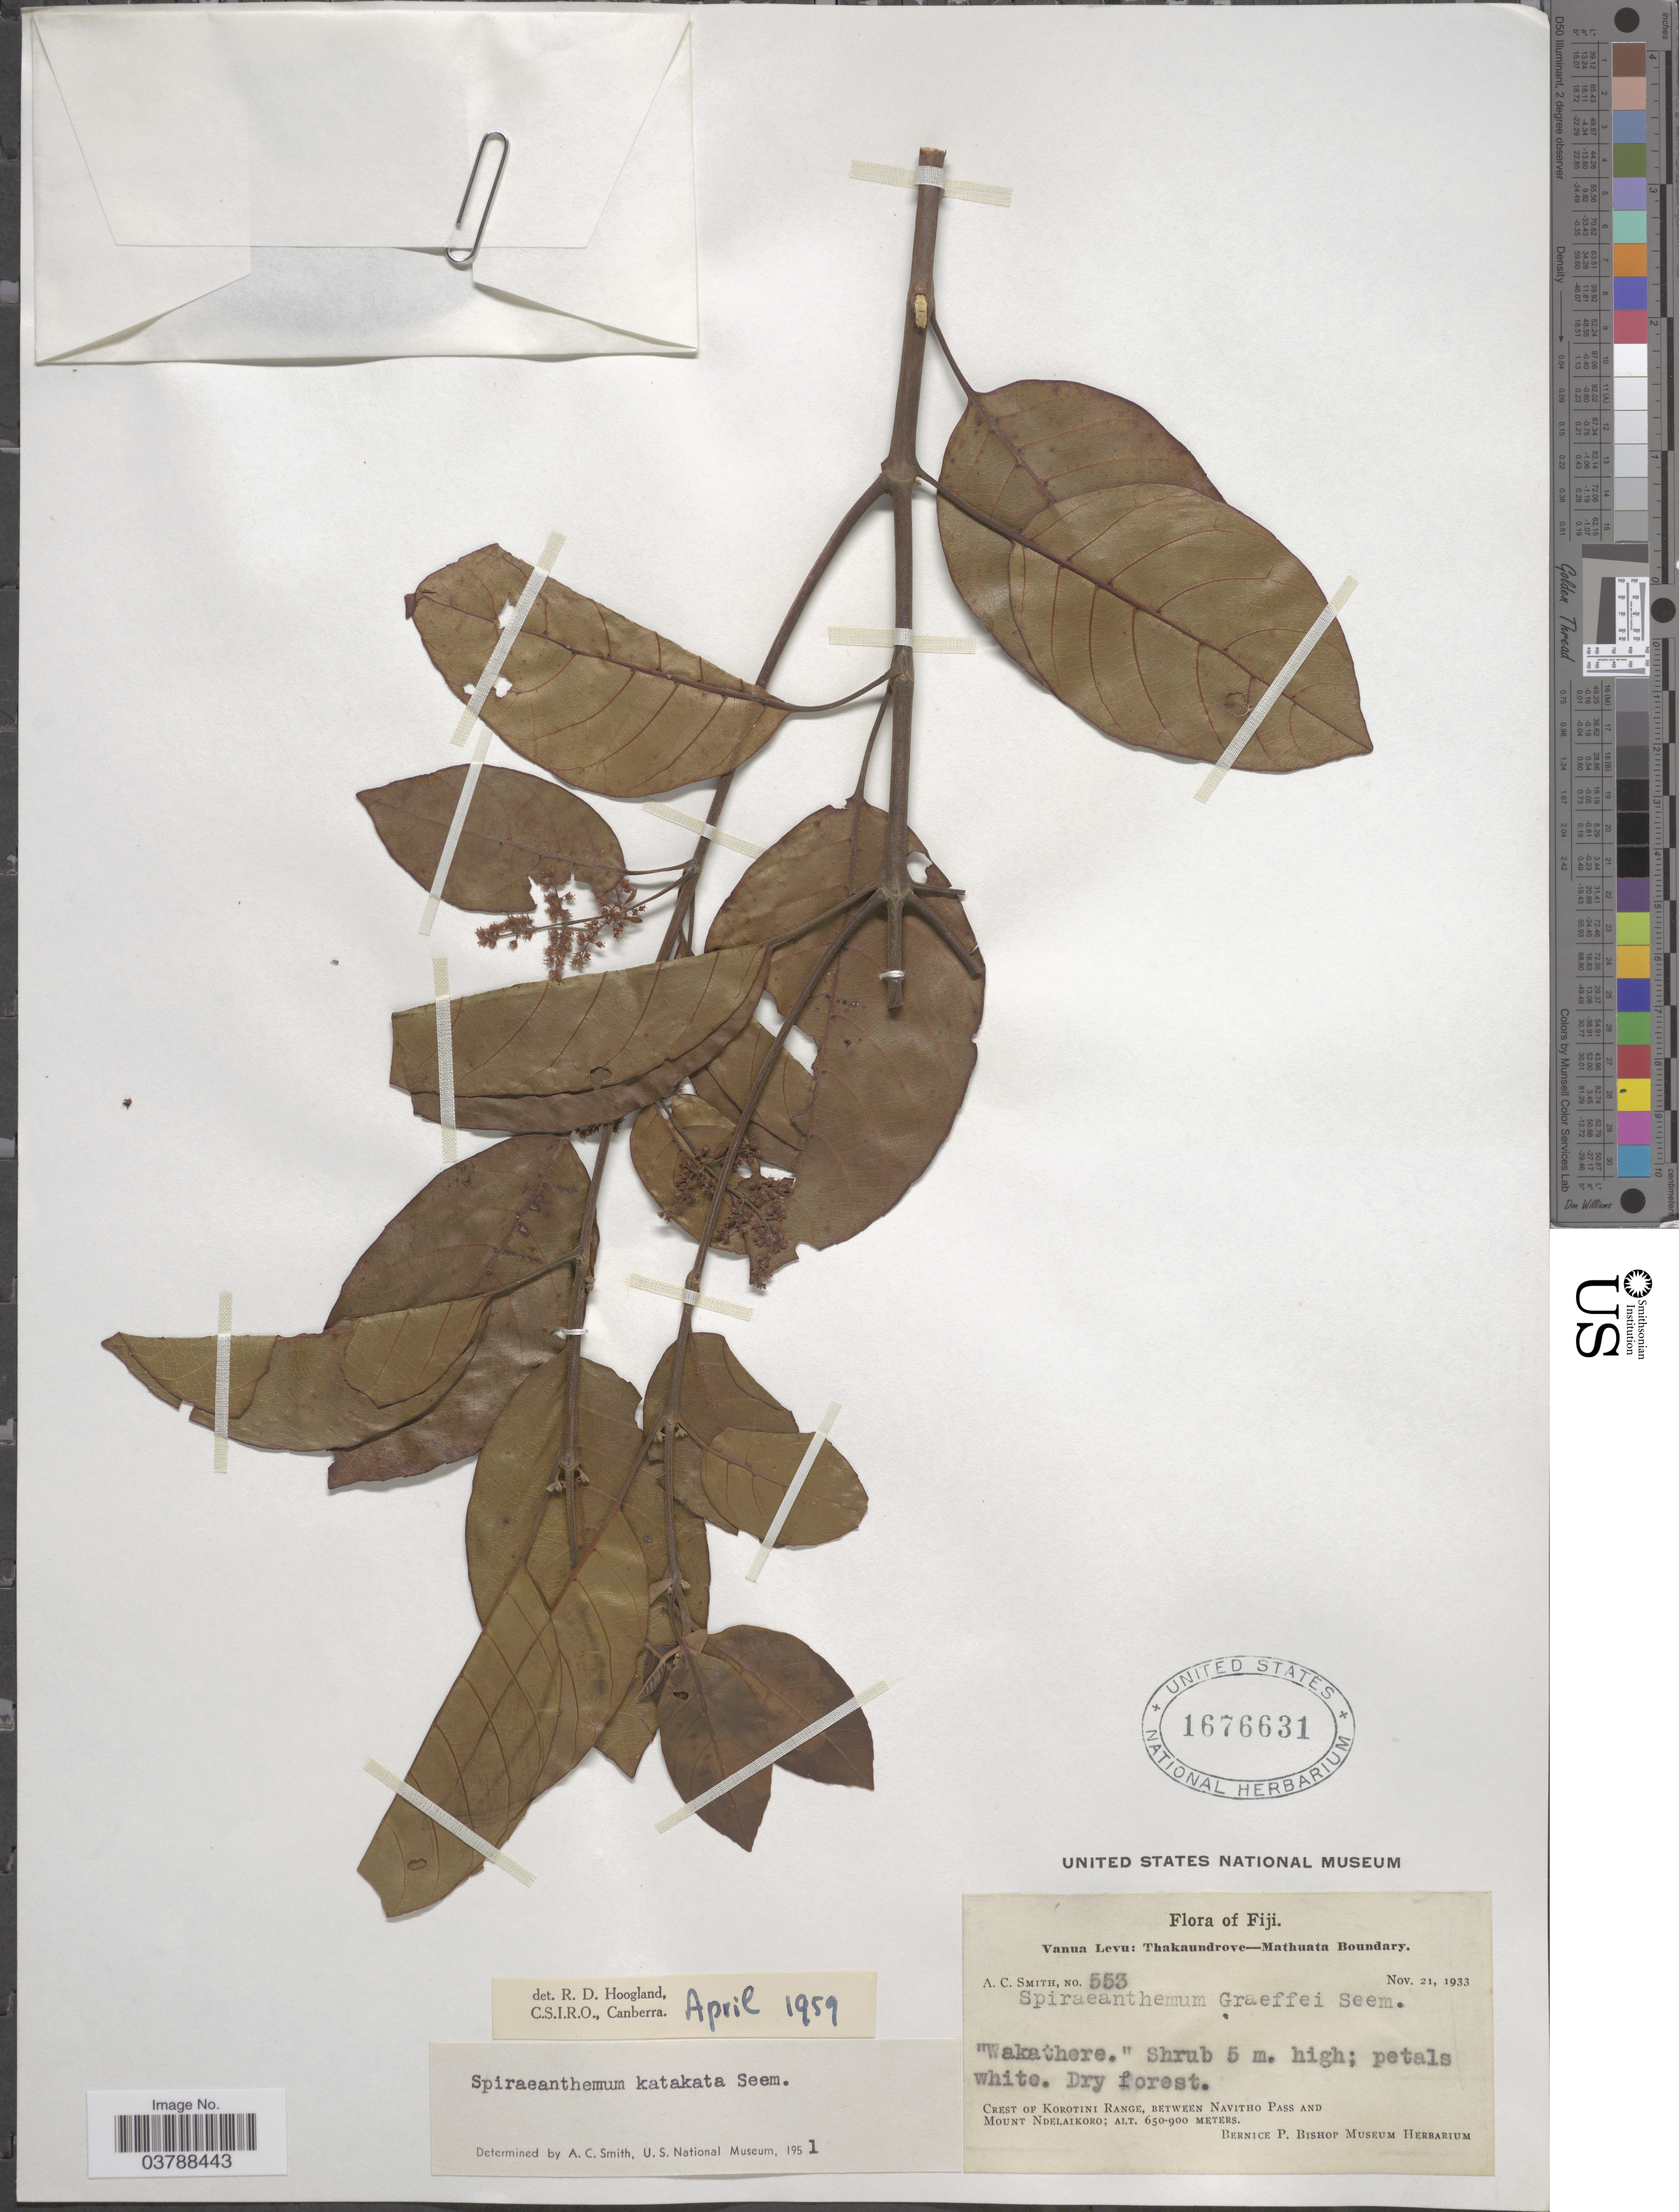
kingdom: Plantae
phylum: Tracheophyta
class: Magnoliopsida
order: Oxalidales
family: Cunoniaceae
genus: Spiraeanthemum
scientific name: Spiraeanthemum katakata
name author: Seem.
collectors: A. C. Smith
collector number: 553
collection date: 1933-11-21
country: Fiji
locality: Vanua Levu: Thakaundrove - Mathuata Boudary. Crest of Korotini Range, Between Navitho Pass and Mount Ndelaikoro.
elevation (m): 650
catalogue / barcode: US 1676631